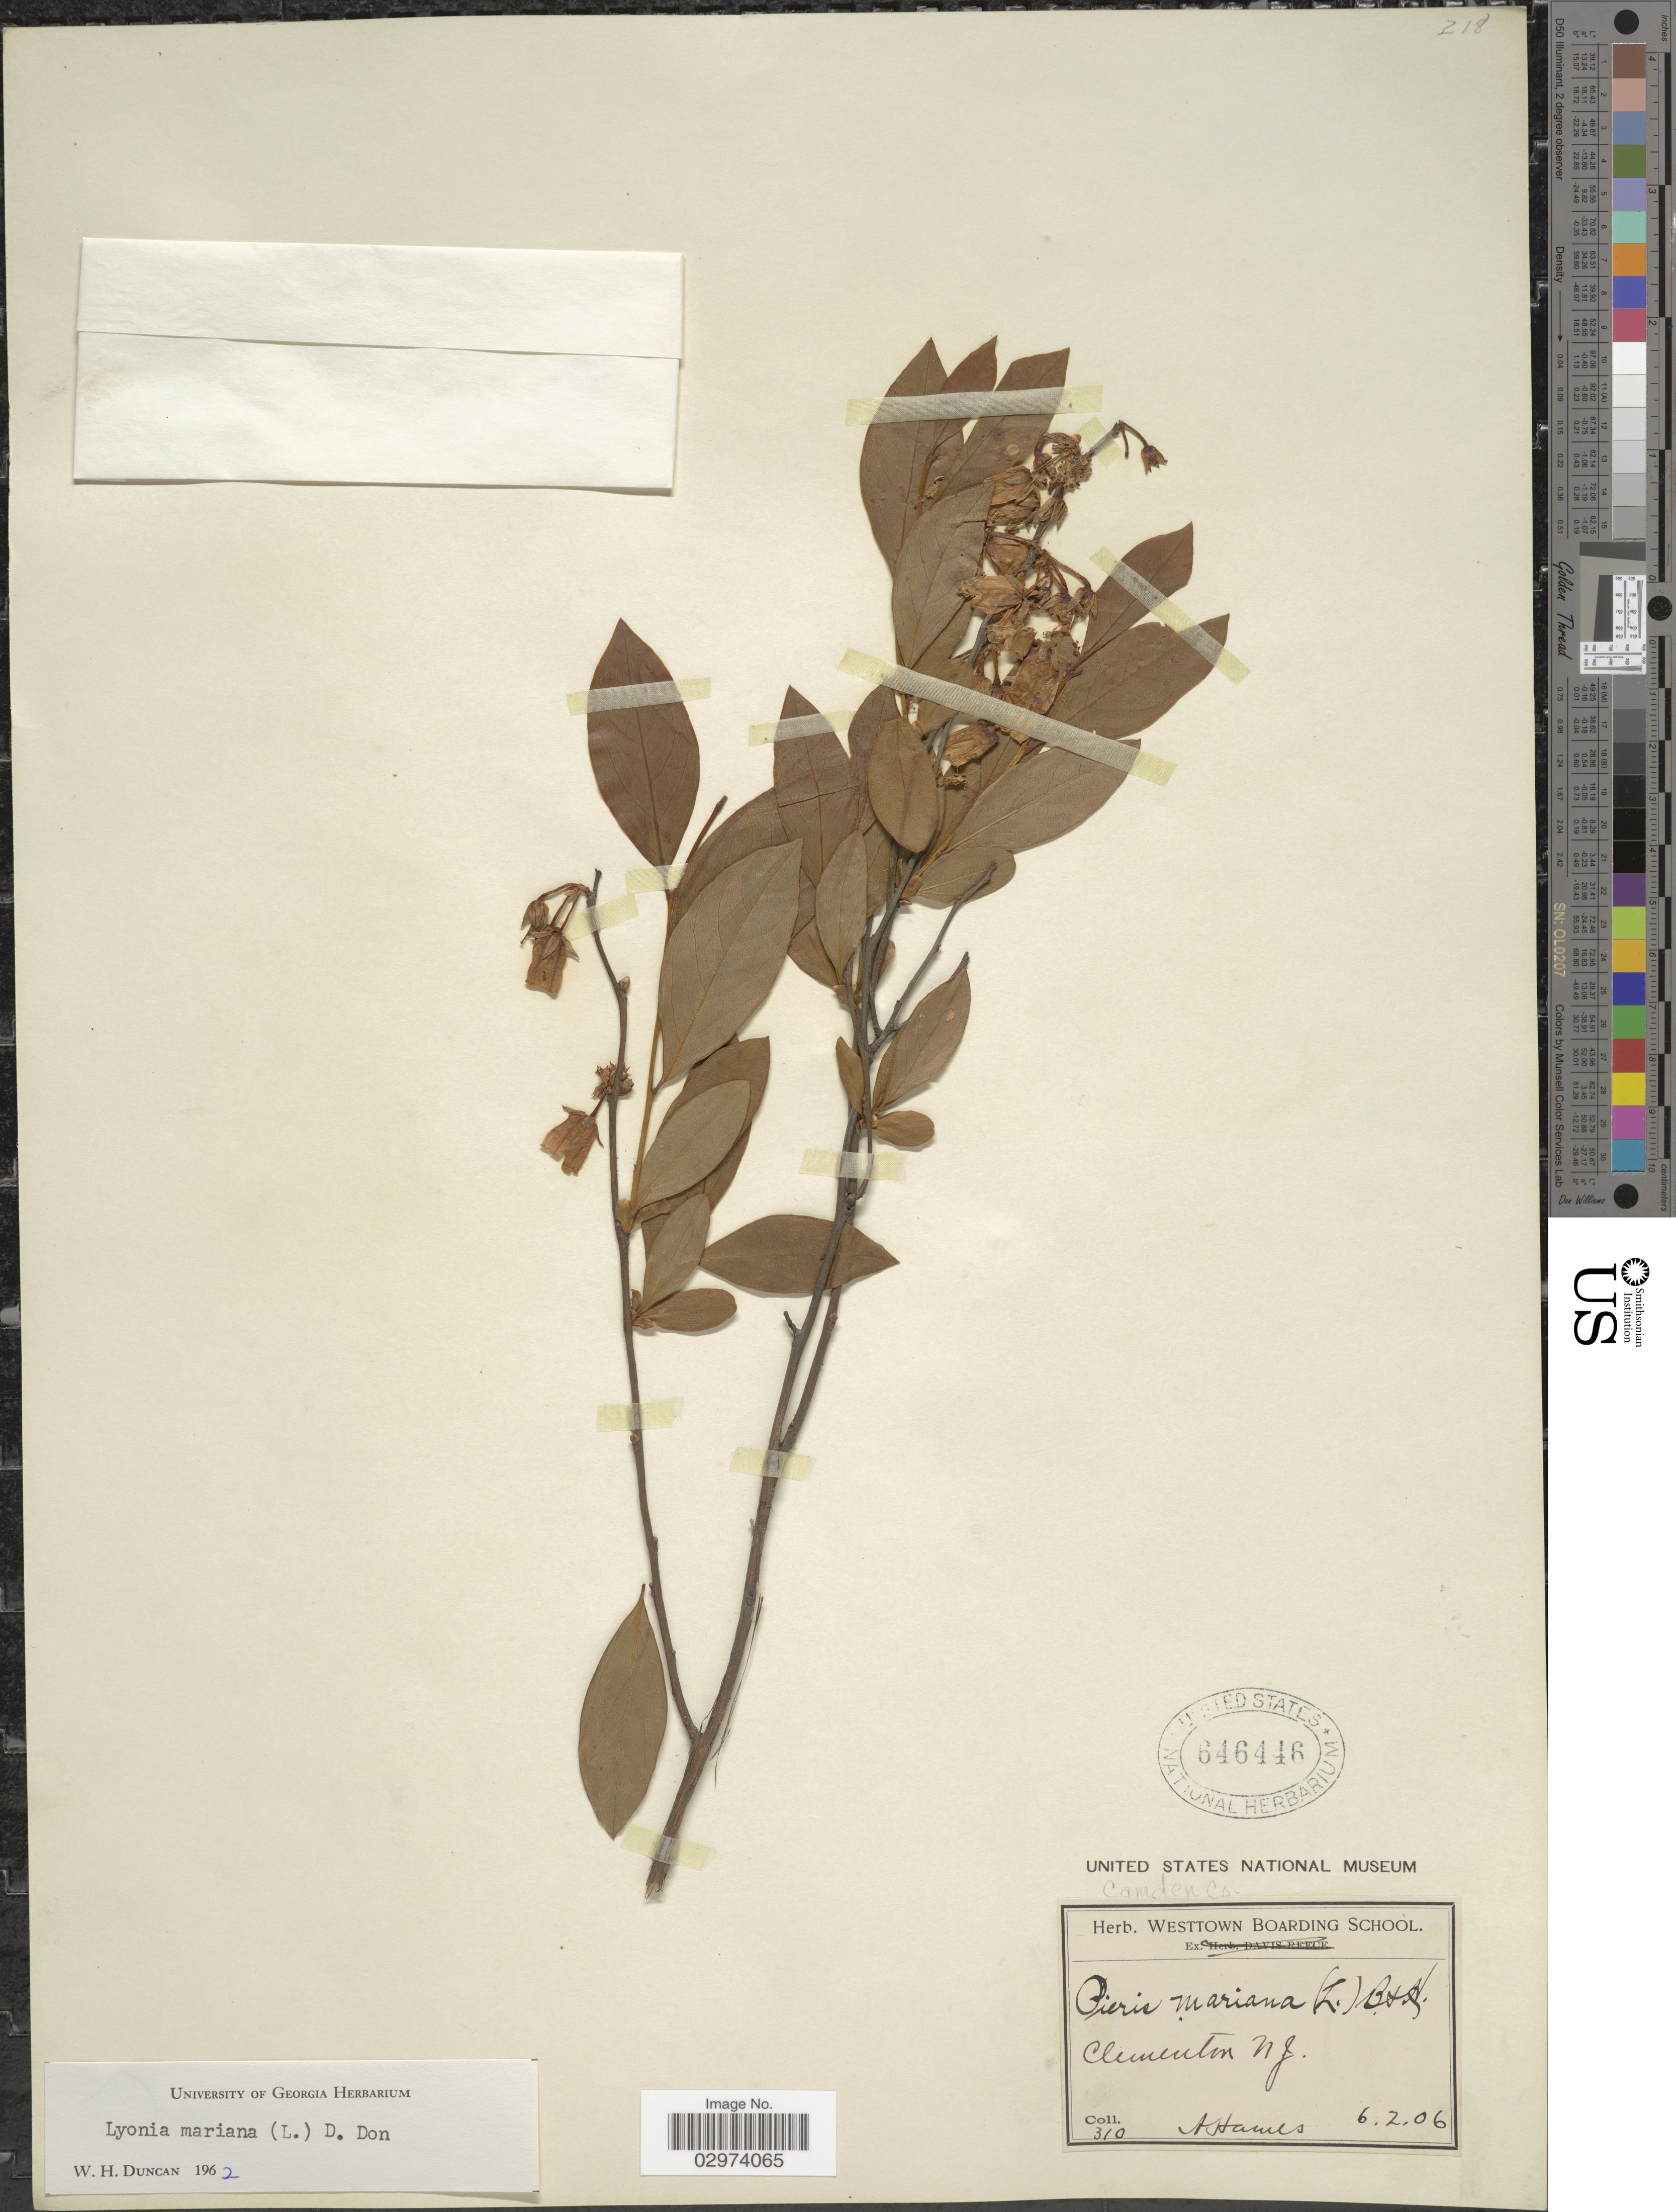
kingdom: Plantae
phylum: Tracheophyta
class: Magnoliopsida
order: Ericales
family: Ericaceae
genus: Lyonia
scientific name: Lyonia mariana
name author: (L.) D. Don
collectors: A. Hames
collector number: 310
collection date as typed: Transcribed d/m/y: 2/6/6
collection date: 1906-06-02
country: United States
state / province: New Jersey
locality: Clementon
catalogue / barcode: US 646446